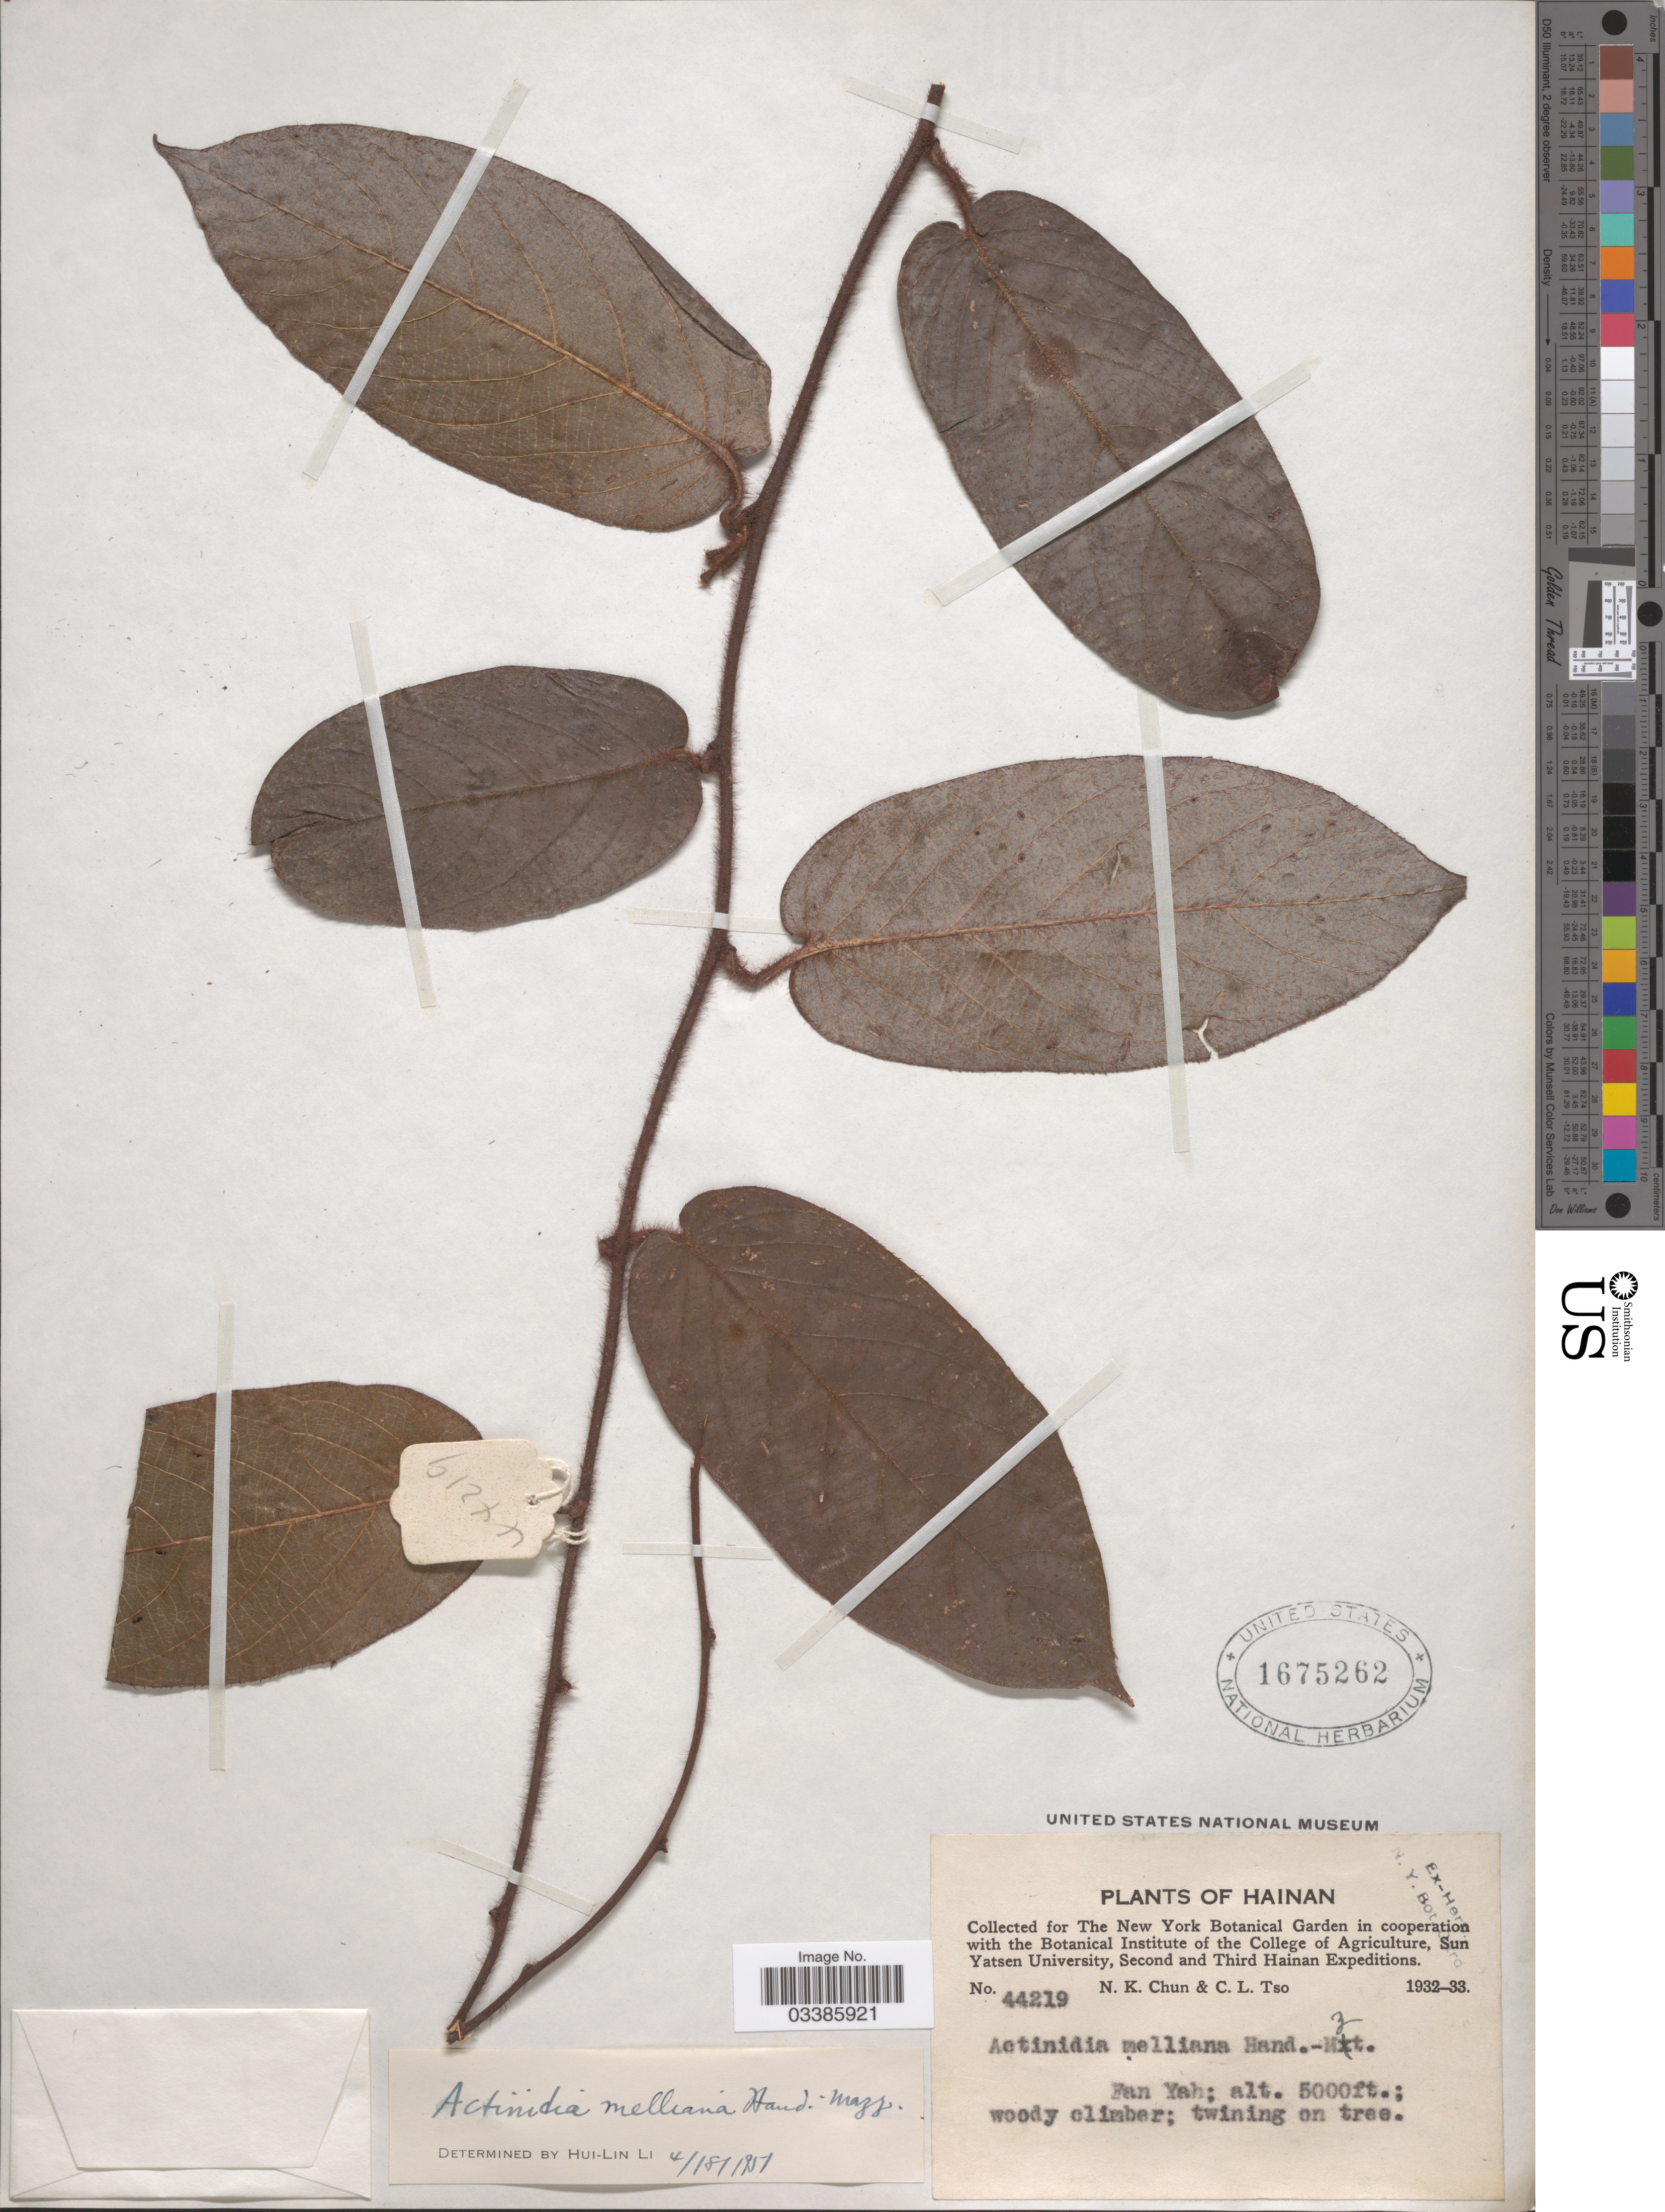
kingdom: Plantae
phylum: Tracheophyta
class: Magnoliopsida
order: Ericales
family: Actinidiaceae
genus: Actinidia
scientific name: Actinidia melliana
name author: Hand.-Mazz.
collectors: N. K. Chun & C. Tso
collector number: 44219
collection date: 1932/1933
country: China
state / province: Hainan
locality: Fan Yah.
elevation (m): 1524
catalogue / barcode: US 1675262